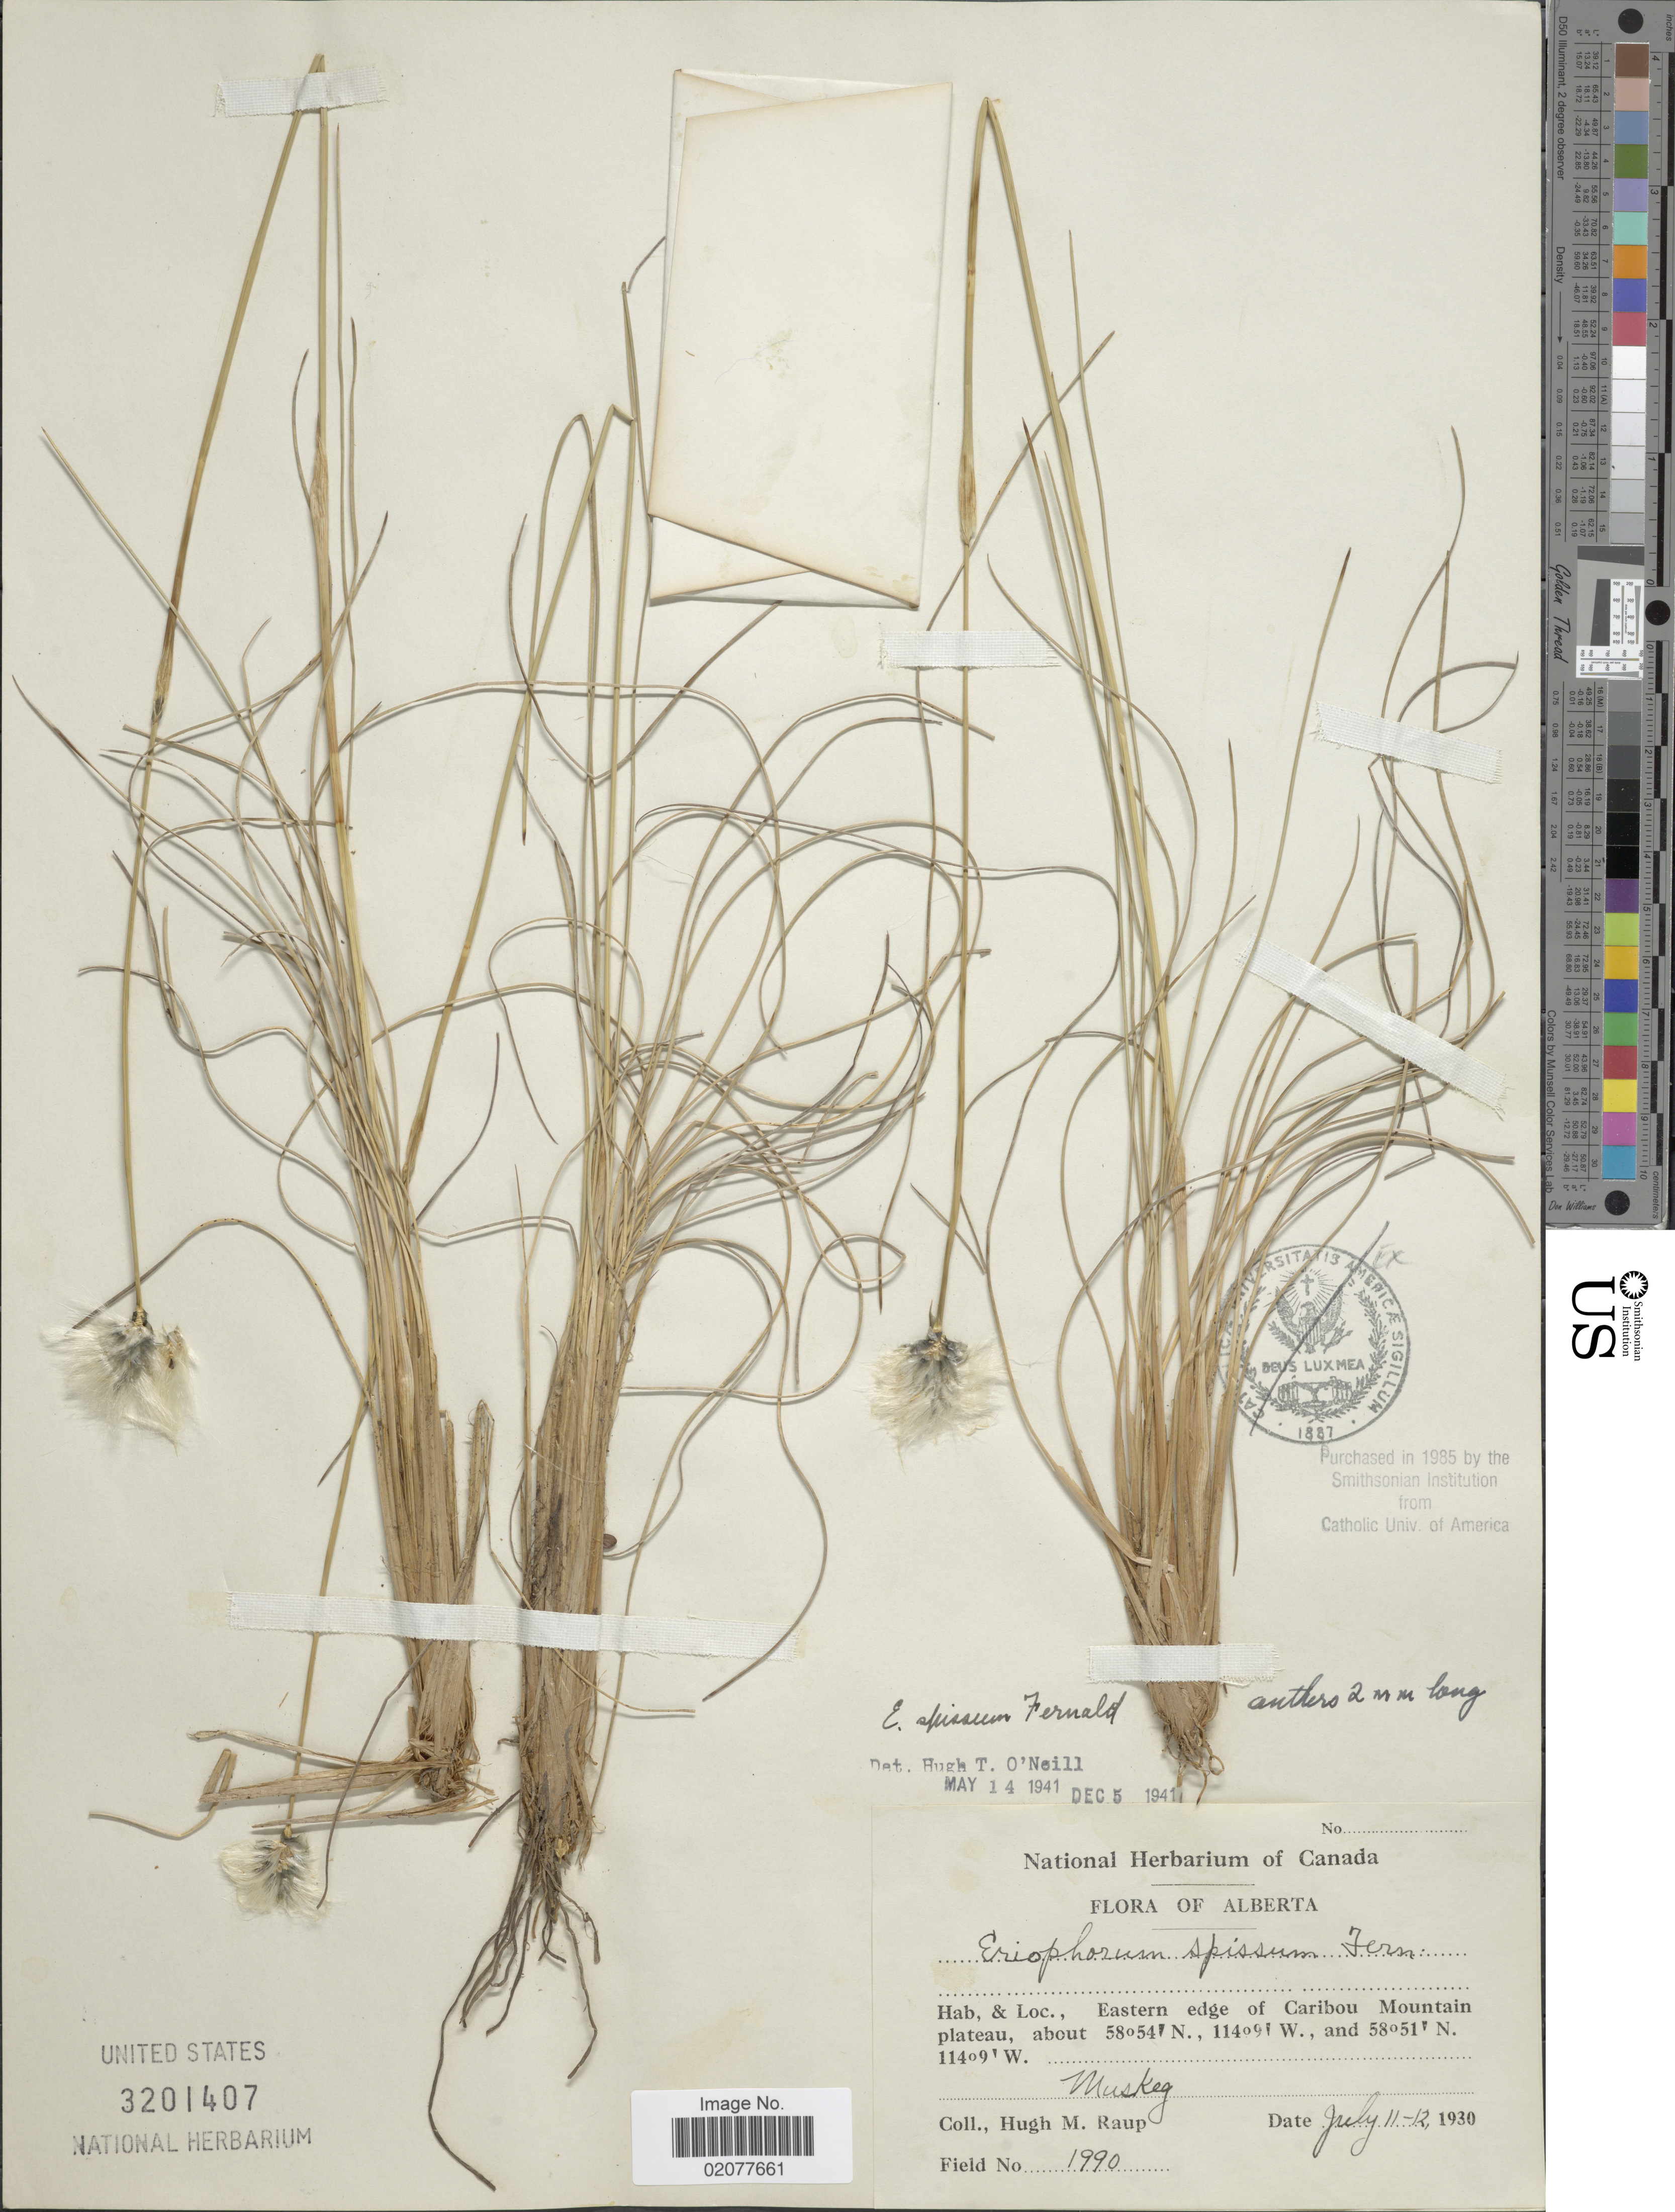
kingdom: Plantae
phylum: Tracheophyta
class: Liliopsida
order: Poales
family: Cyperaceae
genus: Eriophorum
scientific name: Eriophorum spissum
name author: Fernald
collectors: H. Raup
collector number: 1990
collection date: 1930-07-11/1930-07-12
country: Canada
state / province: Alberta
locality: Alberta. Eastern edge of Caribou Mountain plateau.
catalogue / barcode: US 3201407